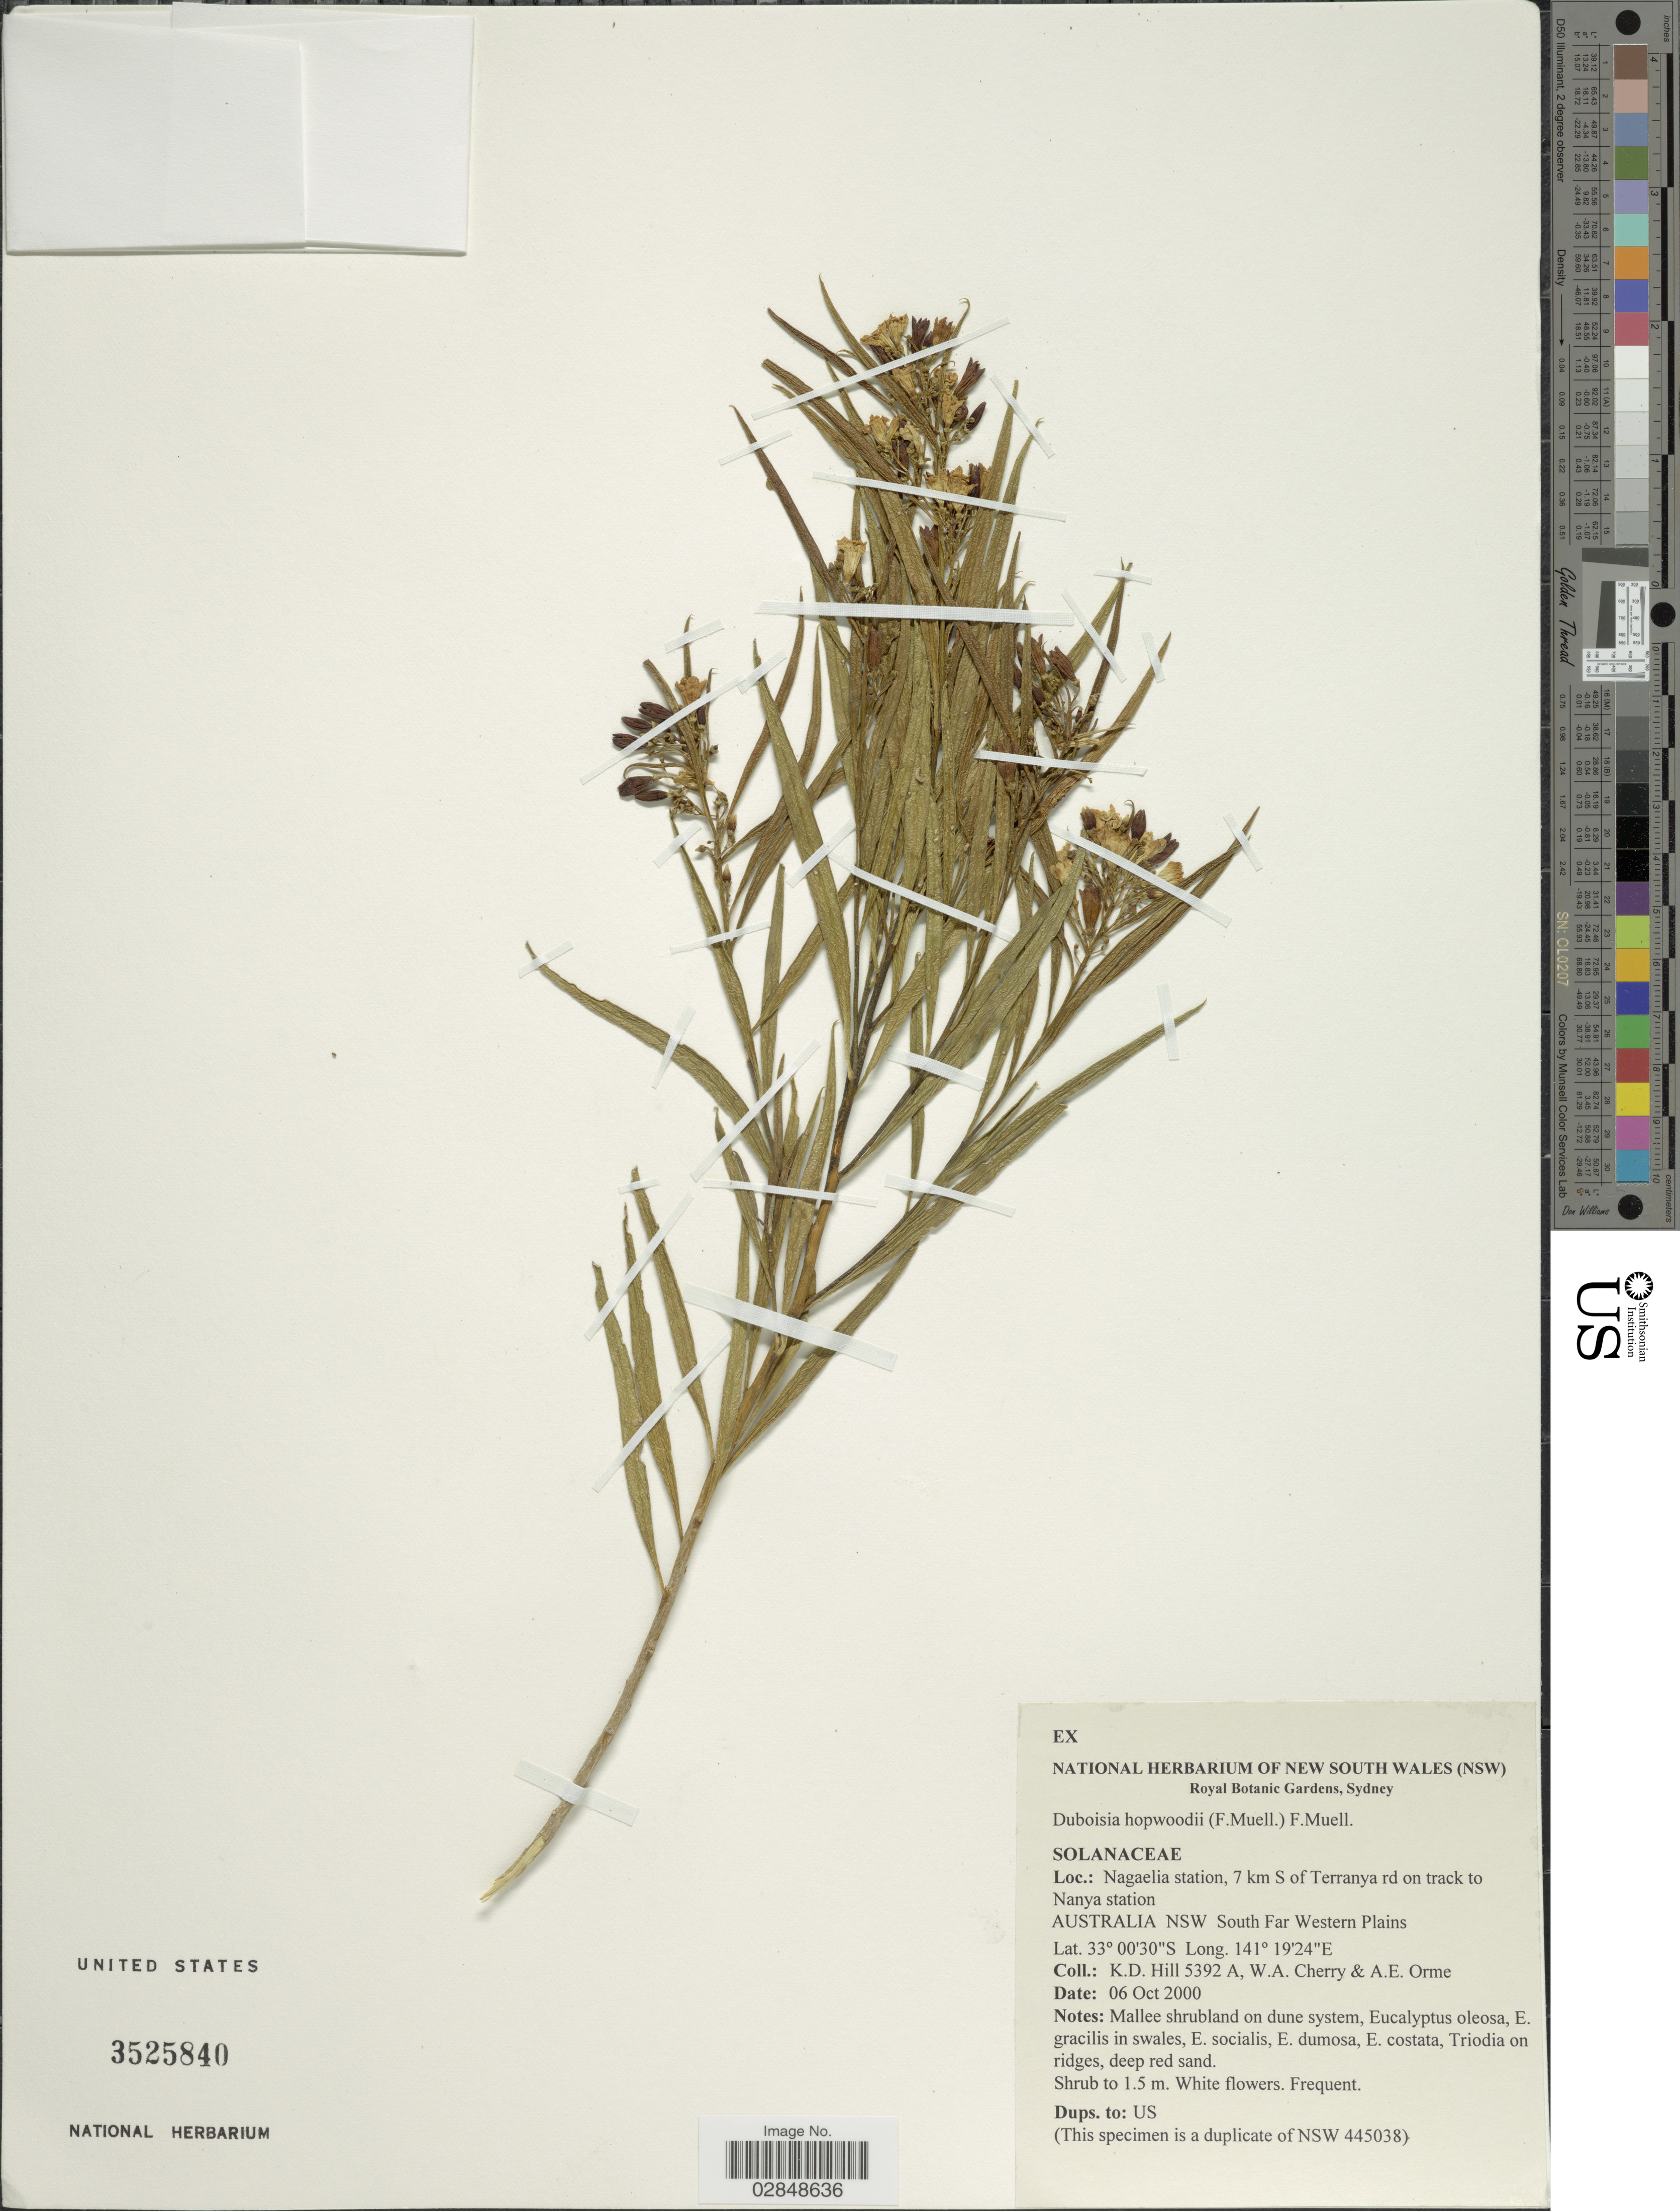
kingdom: Plantae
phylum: Tracheophyta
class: Magnoliopsida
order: Solanales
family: Solanaceae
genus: Duboisia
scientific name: Duboisia hopwoodii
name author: (F. Muell.) F. Muell.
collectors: K. D. Hill, W. A. Cherry & A. Orme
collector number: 5392A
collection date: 2000-10-06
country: Australia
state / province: New South Wales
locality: Nagaelia station, 7 km S of Terranya rd on track to Nanya station. NSW South Far Western Plains.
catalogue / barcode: US 3525840